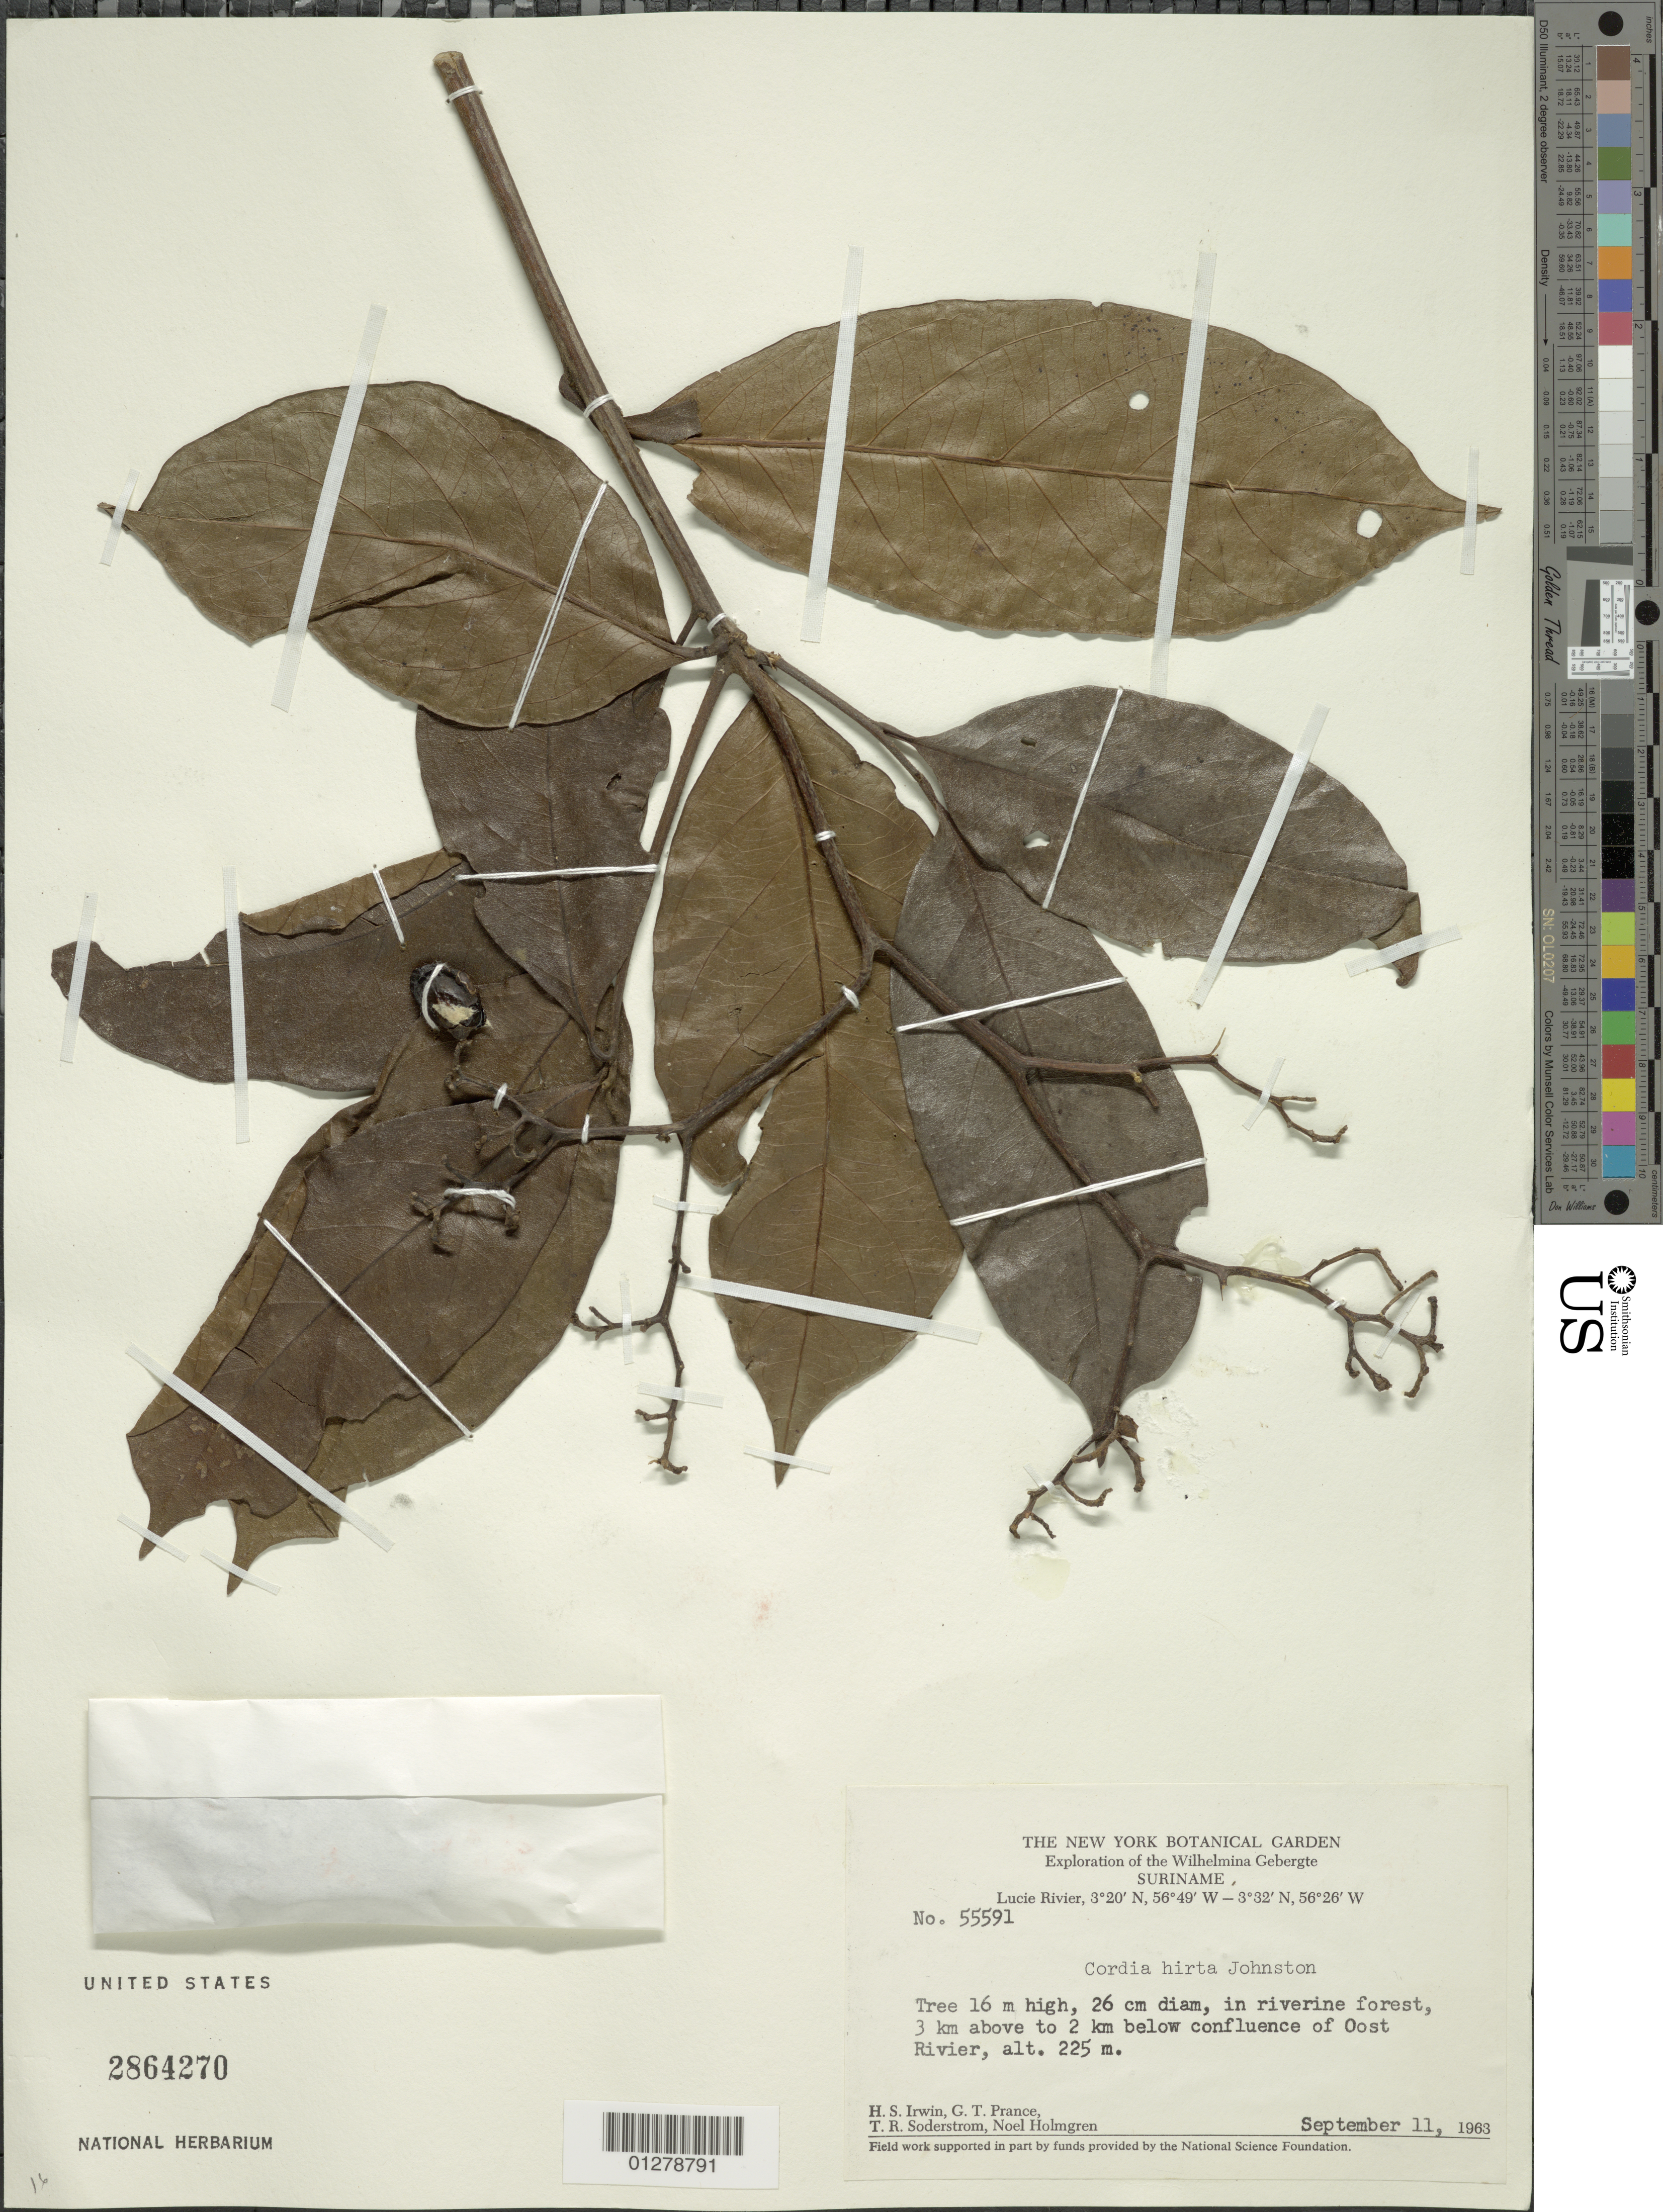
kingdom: Plantae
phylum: Tracheophyta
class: Magnoliopsida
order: Boraginales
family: Cordiaceae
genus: Cordia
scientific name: Cordia hirta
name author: I.M. Johnst.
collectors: H. Irwin, G. T. Prance, T. R. Soderstrom & N. H. Holmgren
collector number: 55591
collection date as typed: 11 Sept 1963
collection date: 1963-09-11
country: Suriname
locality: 3 km above to 2 km below confluence of Oost River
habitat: in riverine forest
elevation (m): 225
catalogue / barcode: US 2864270